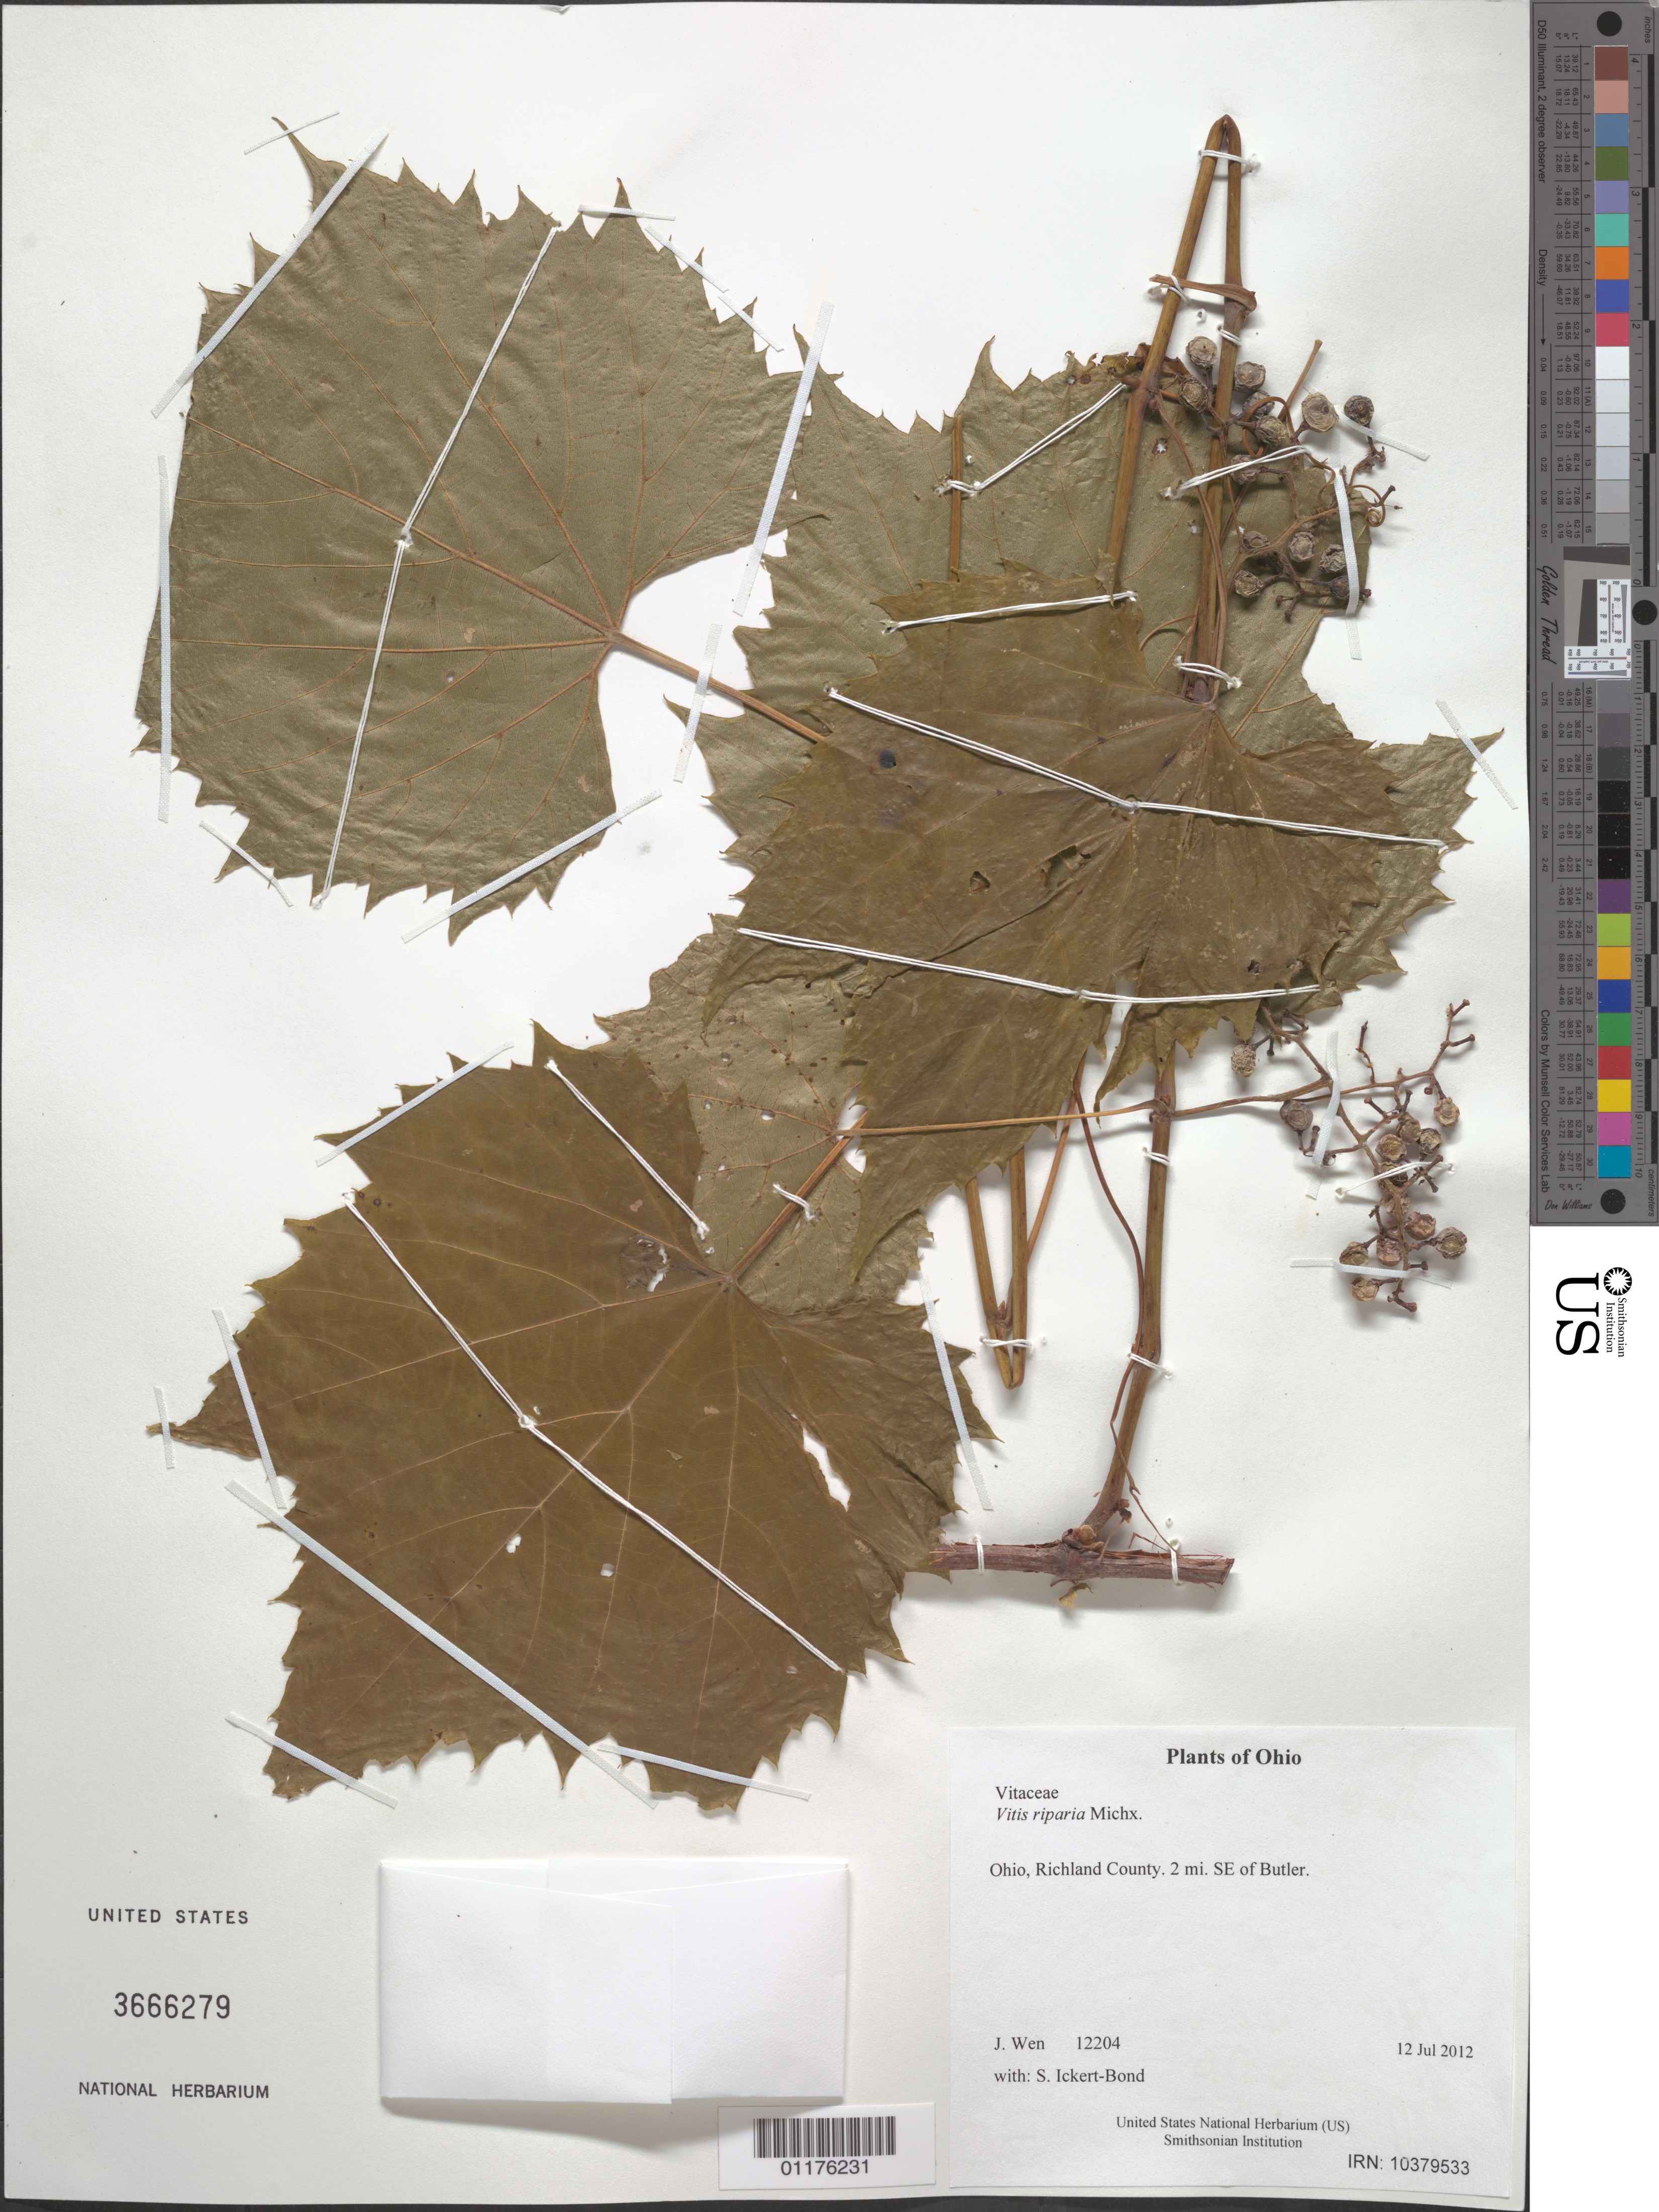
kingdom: Plantae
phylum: Tracheophyta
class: Magnoliopsida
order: Vitales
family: Vitaceae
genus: Vitis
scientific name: Vitis riparia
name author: Michx.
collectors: J. Wen & S. Ickert-Bond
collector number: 12204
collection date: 2012-07-12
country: United States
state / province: Ohio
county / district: Richland County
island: Luzon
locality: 2 mi. SE of Butler.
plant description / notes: DNA voucher, flowers, wood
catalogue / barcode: US 3666279